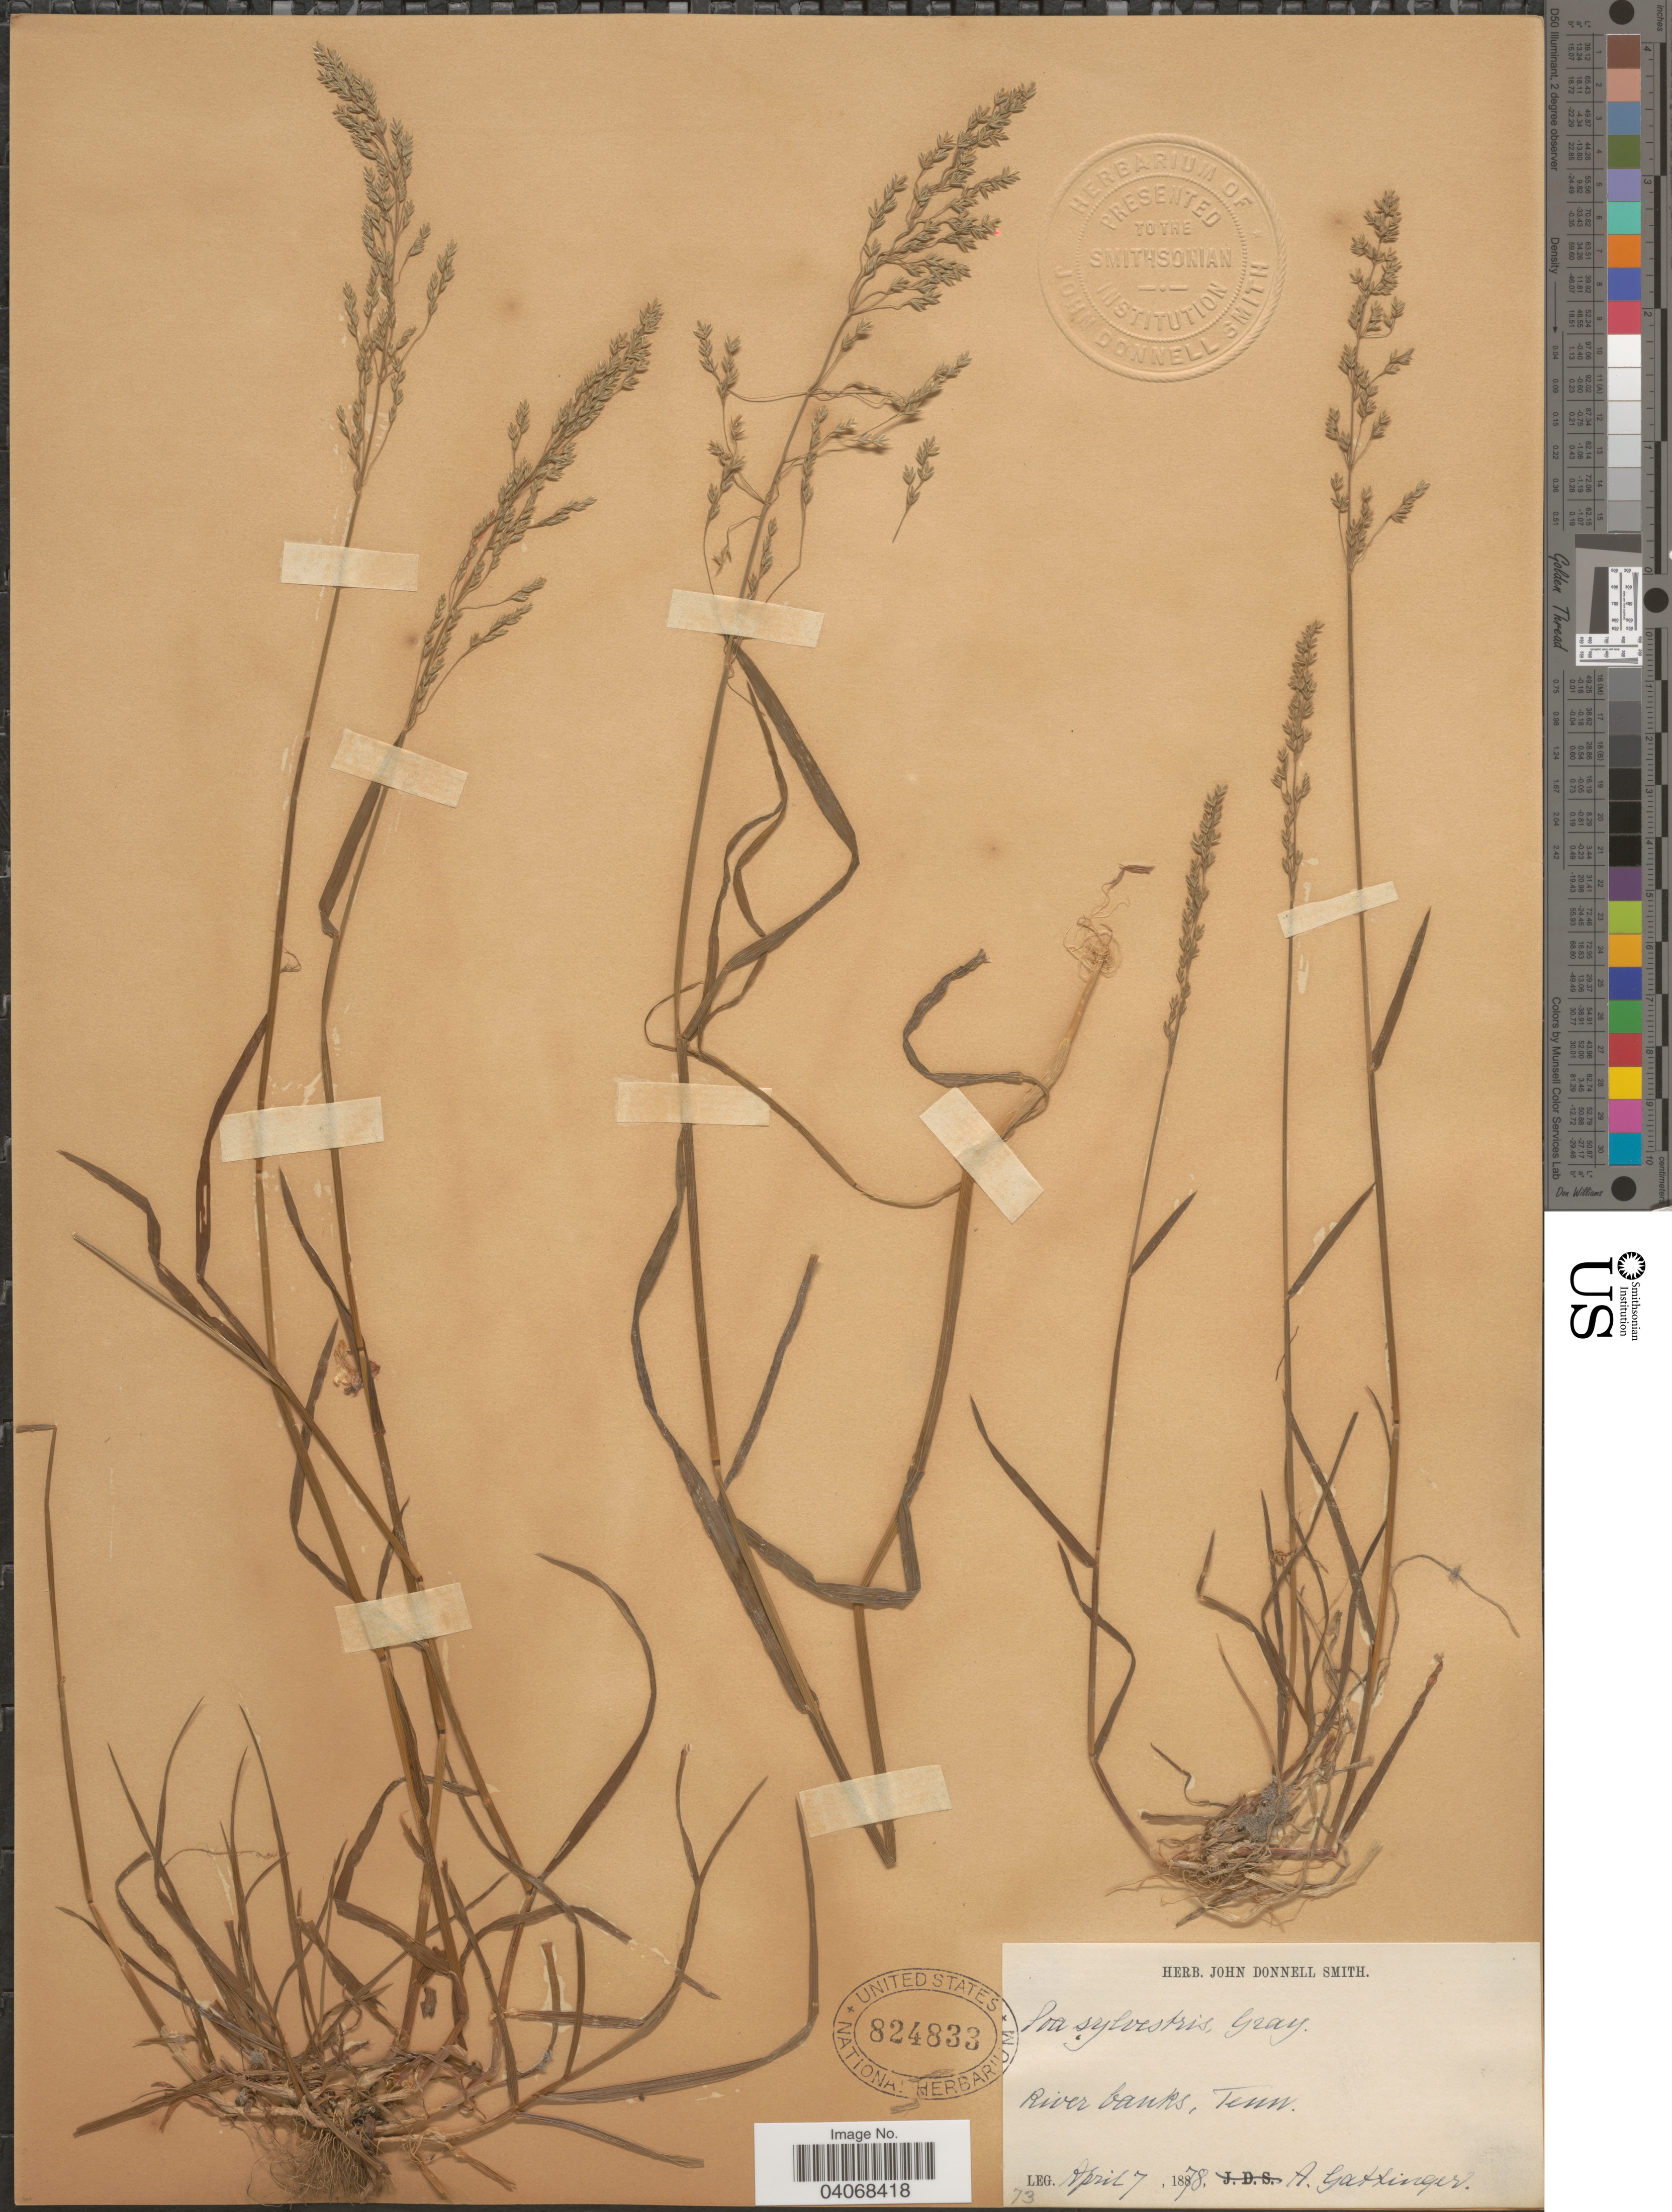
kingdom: Plantae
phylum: Tracheophyta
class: Liliopsida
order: Poales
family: Poaceae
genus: Poa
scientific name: Poa sylvestris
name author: A. Gray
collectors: A. Gattinger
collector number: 73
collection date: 1878-04-07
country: United States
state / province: Tennessee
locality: River banks.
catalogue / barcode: US 824833